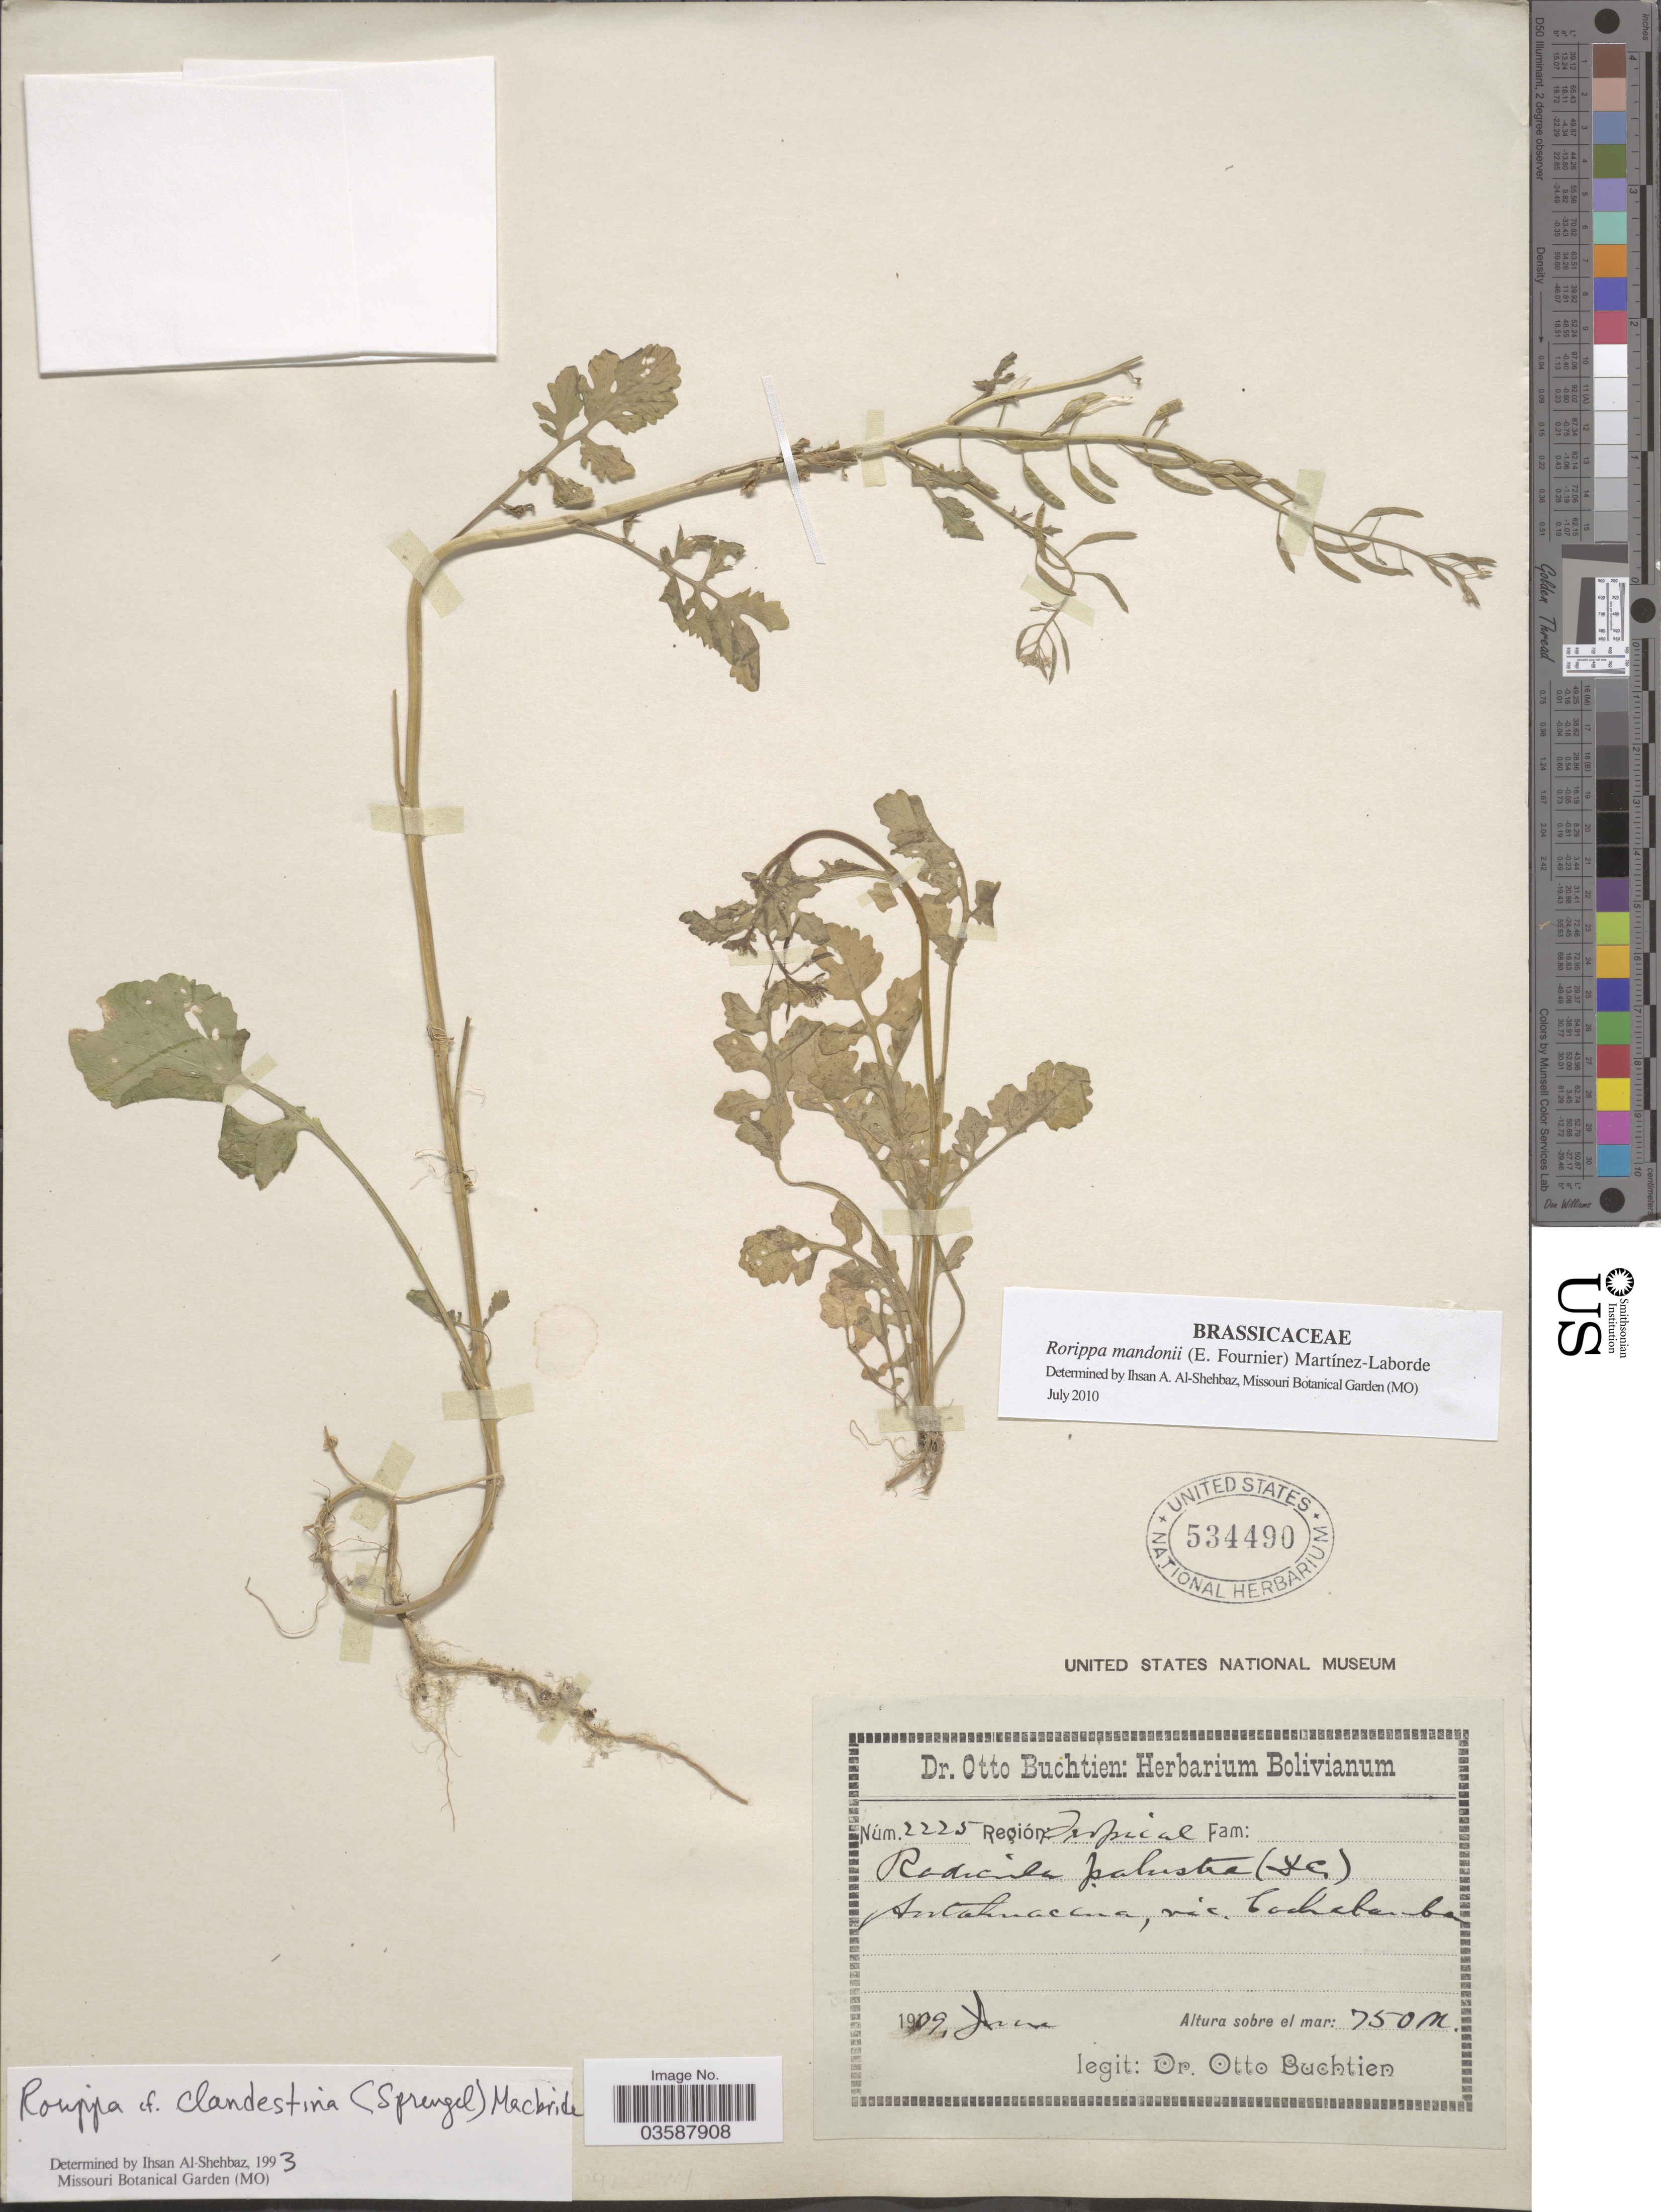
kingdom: Plantae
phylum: Tracheophyta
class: Magnoliopsida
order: Brassicales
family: Brassicaceae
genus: Rorippa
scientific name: Rorippa mandonii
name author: (E. Fourn.) Martinez-Laborde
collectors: O. Buchtien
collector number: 2225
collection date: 1909-04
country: Bolivia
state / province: Cochabamba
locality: Región: Tropical. Antahuacana, vic. Cochabamba.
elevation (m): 750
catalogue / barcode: US 534490